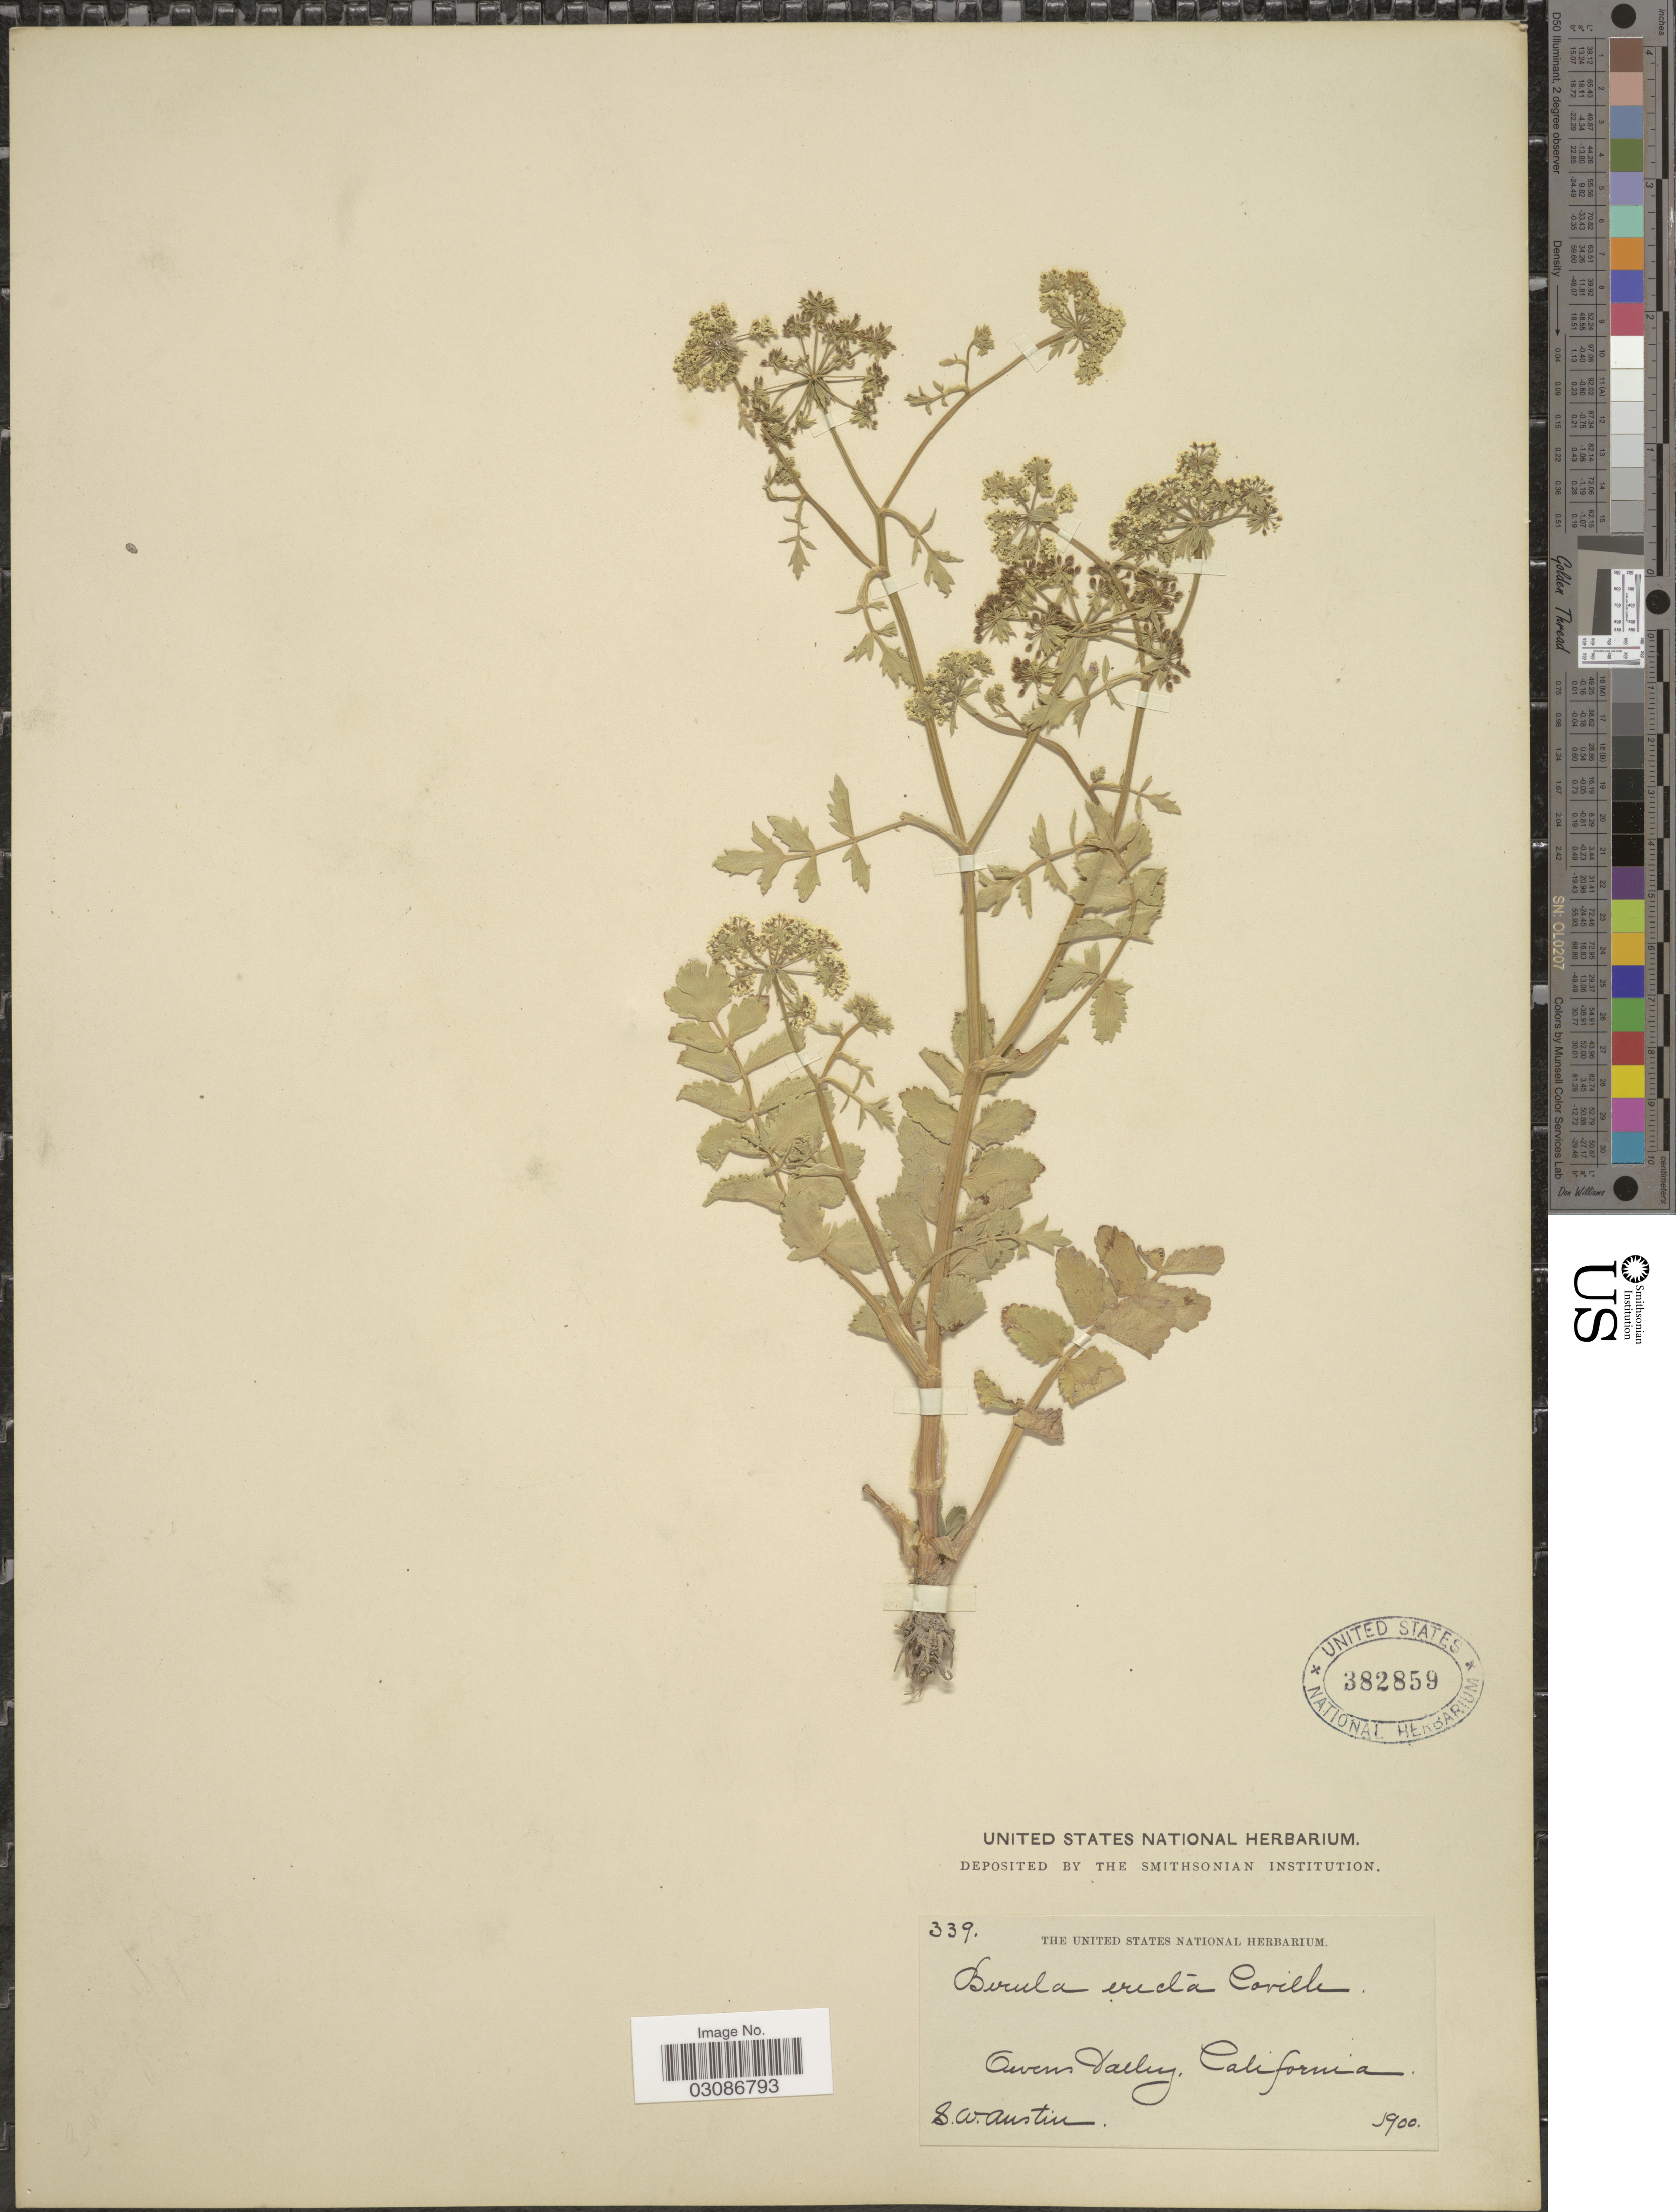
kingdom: Plantae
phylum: Tracheophyta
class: Magnoliopsida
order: Apiales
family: Apiaceae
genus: Berula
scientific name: Berula erecta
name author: (Huds.) Coville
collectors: S. Austin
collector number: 339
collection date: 1900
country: United States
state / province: California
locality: Owens Valley.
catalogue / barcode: US 382859